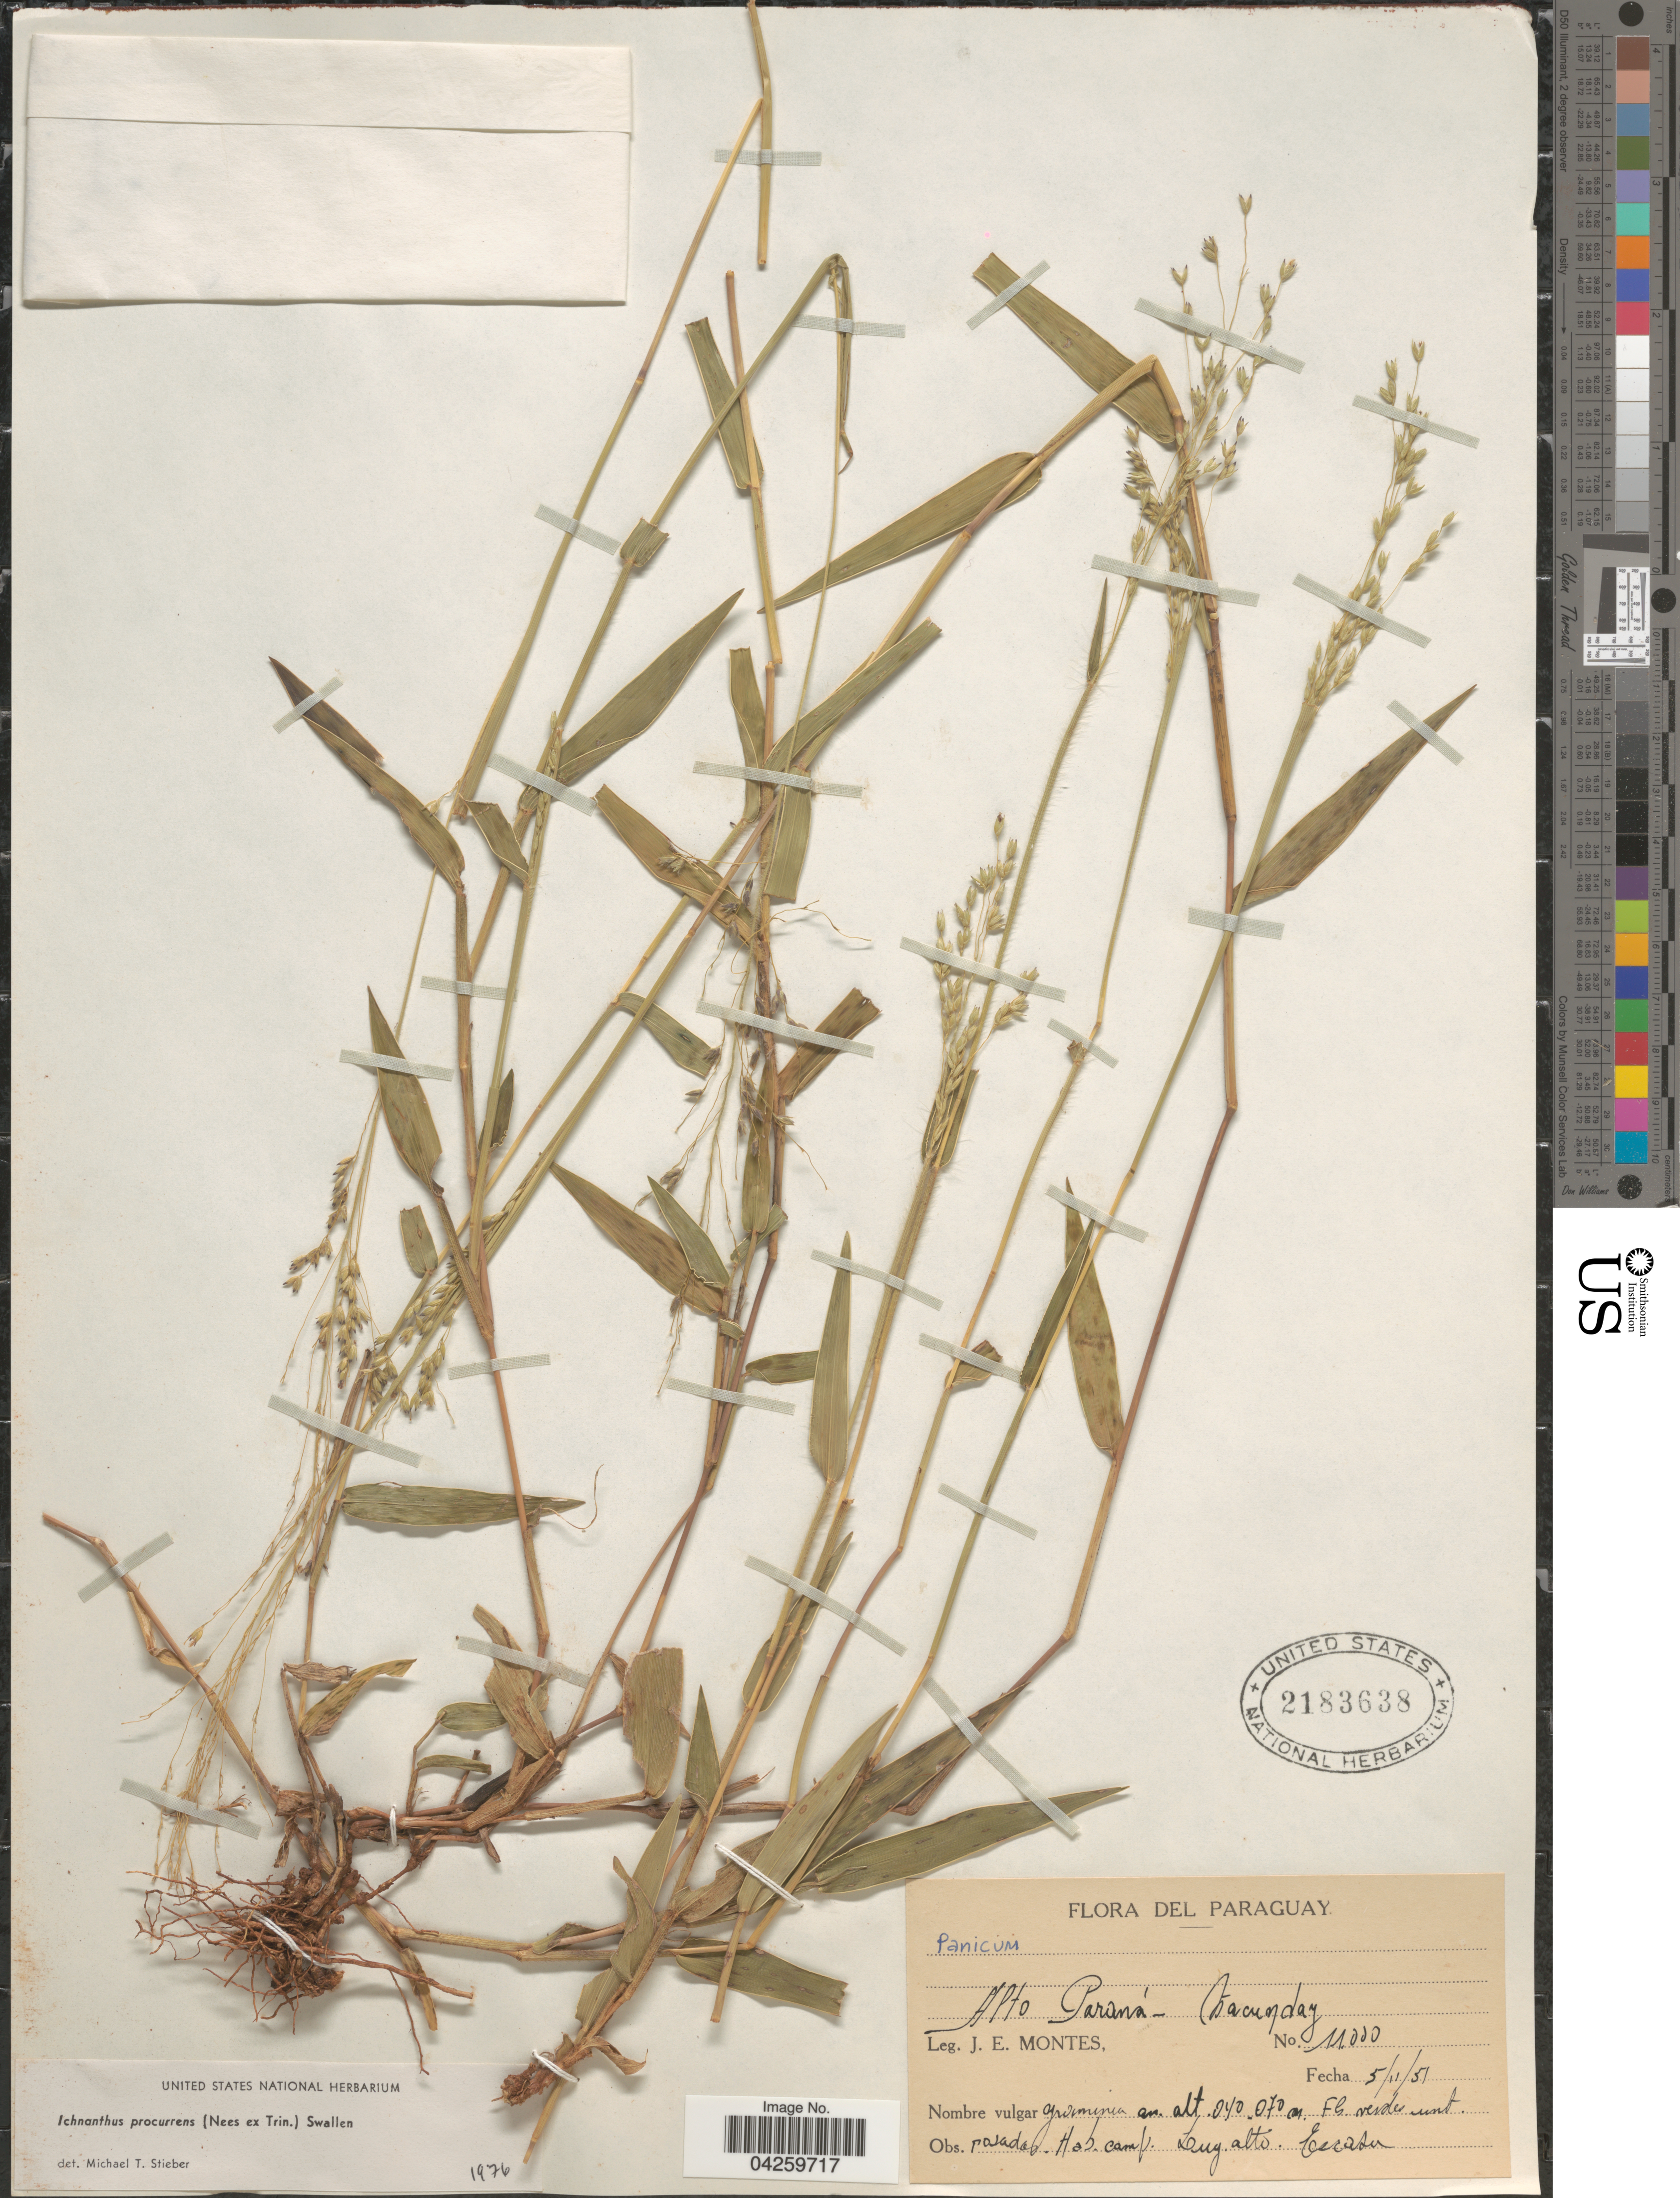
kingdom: Plantae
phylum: Tracheophyta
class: Liliopsida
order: Poales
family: Poaceae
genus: Ichnanthus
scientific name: Ichnanthus procurrens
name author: (Nees ex Trin.) Swallen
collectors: J. E. Montes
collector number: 11000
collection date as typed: Transcribed d/m/y: 5/11/51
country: Paraguay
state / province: Alto Parana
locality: Ñacunday.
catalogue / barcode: US 2183638